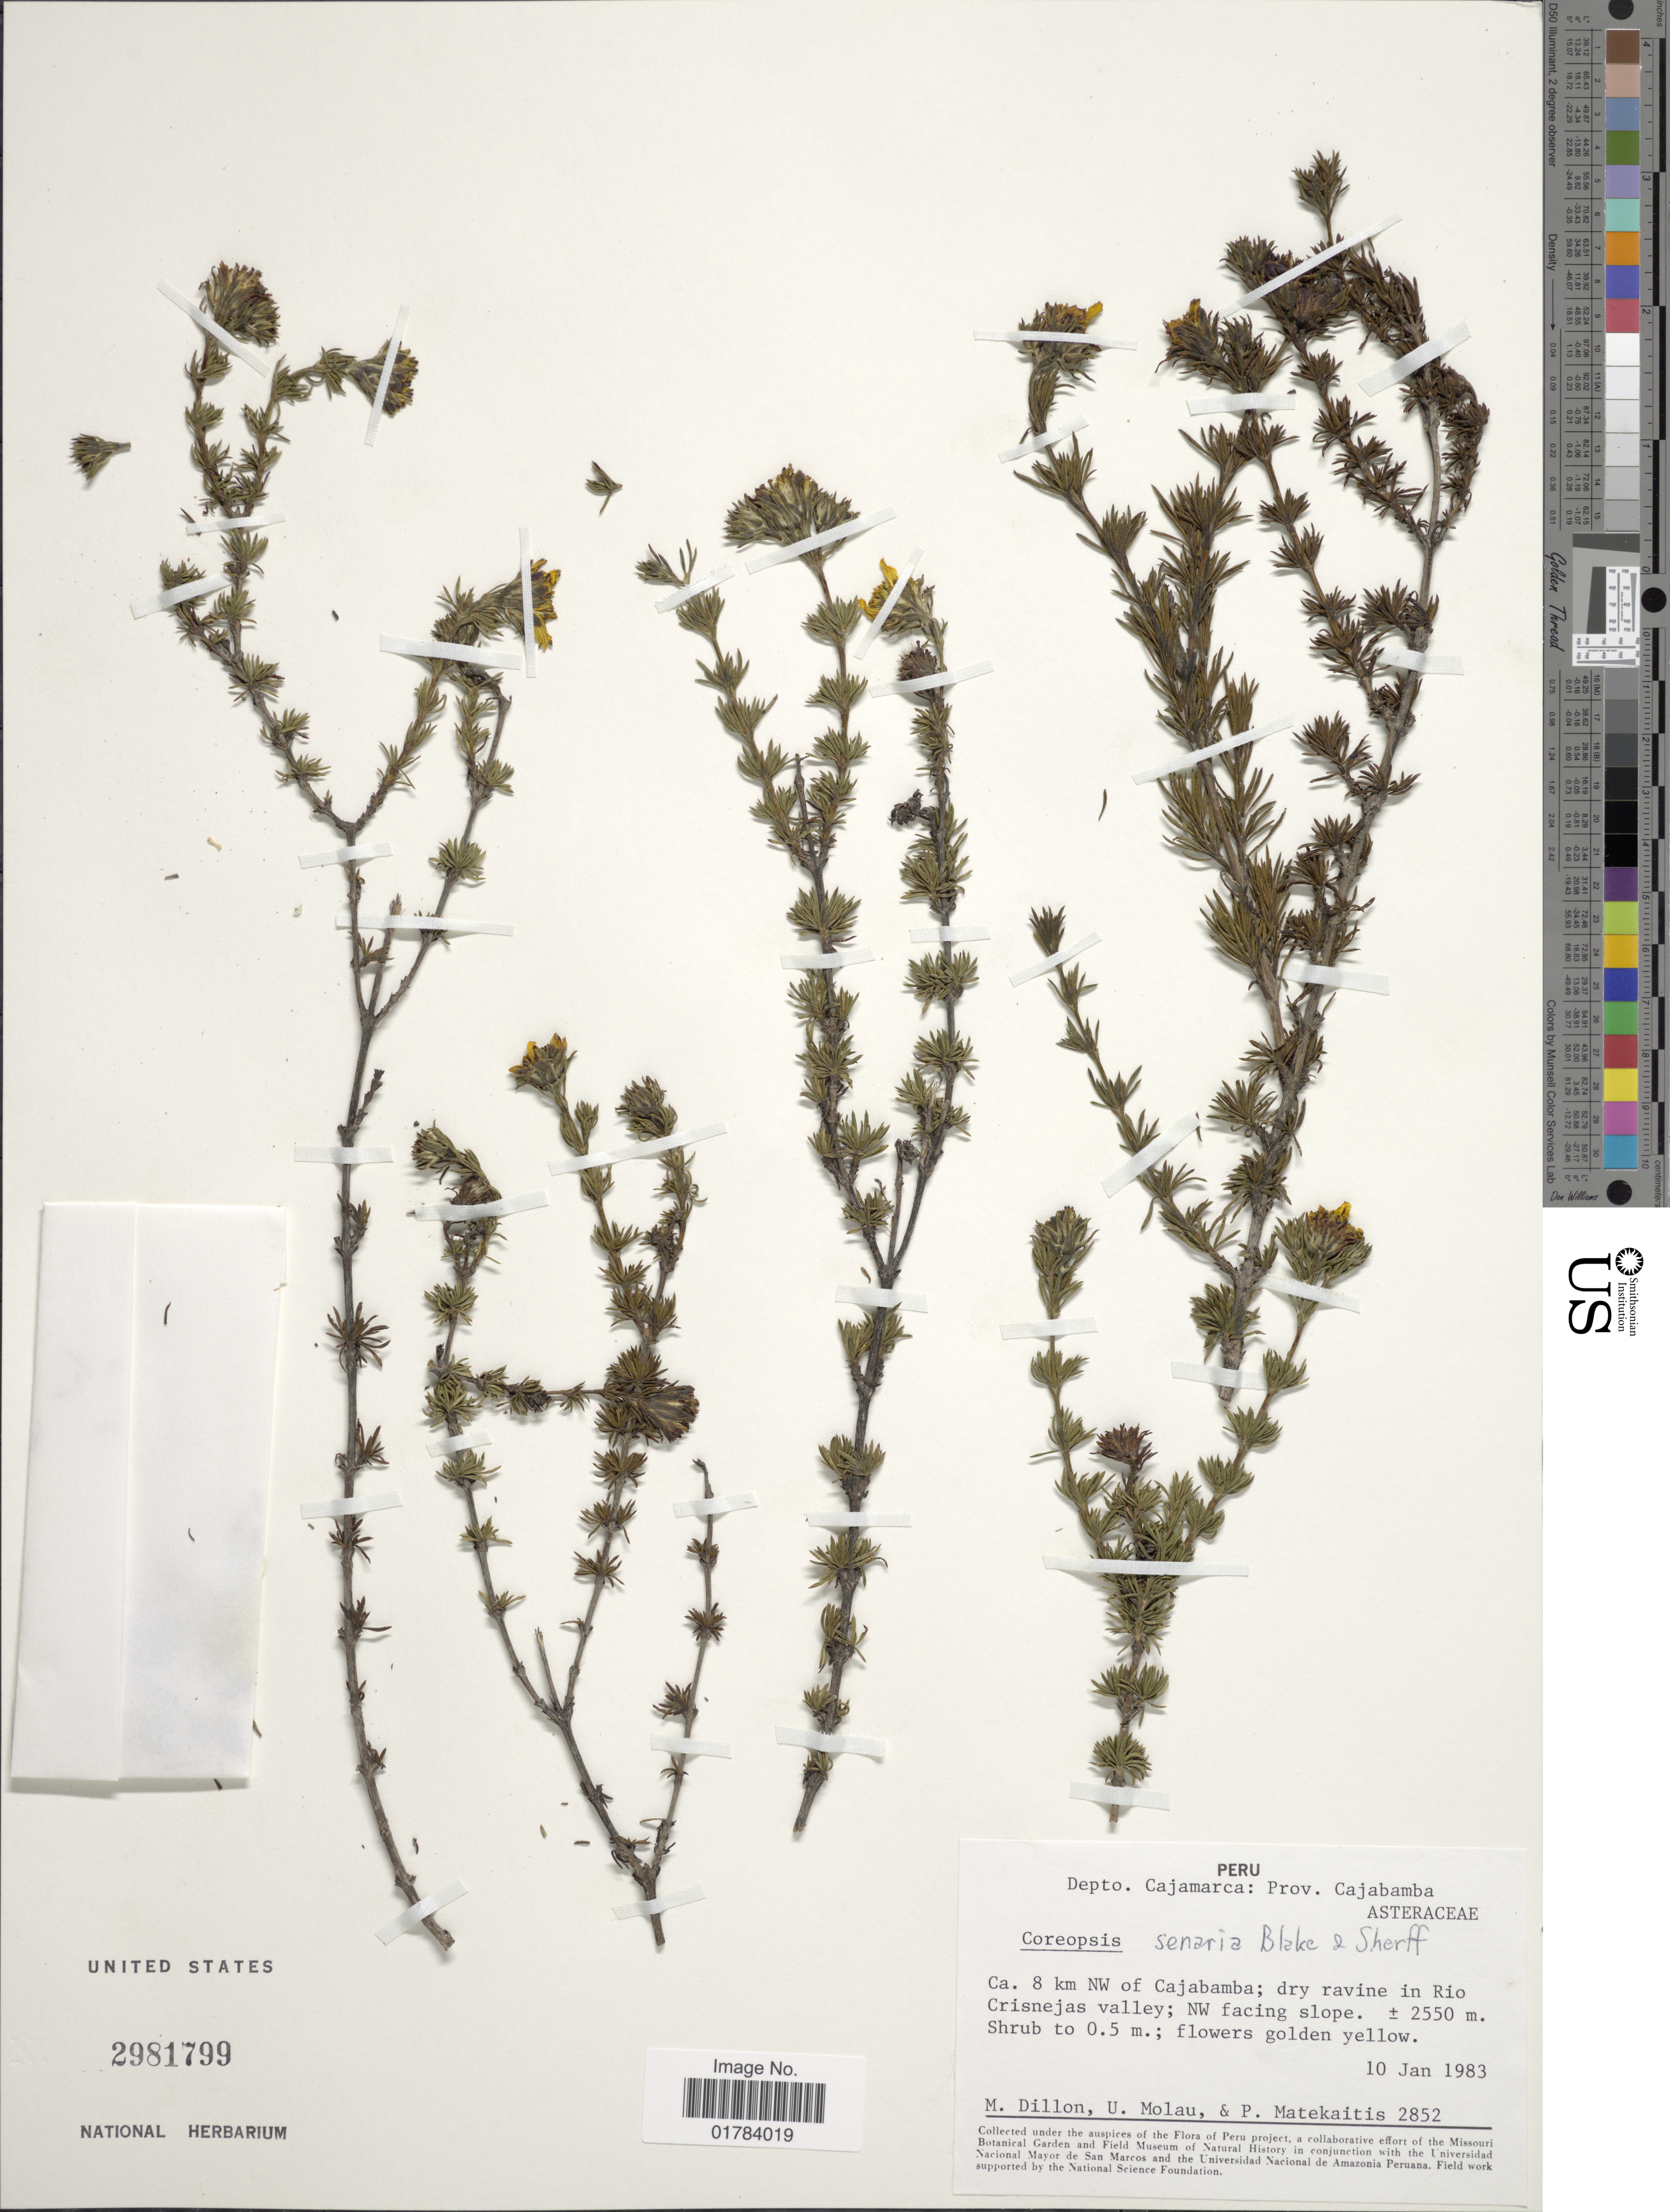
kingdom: Plantae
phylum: Tracheophyta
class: Magnoliopsida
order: Asterales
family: Asteraceae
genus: Coreopsis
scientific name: Coreopsis senaria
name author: S.F. Blake & Sherff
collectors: M. O. Dillon, U. Molau & P. Matekaitis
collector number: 2852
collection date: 1983-01-10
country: Peru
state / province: Cajamarca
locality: Prov.: Cajabamba, Ca. 8 km NW of Cajabamba; dry ravine in Rio Crisnejas Valley; NW facing slope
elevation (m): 2550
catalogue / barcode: US 2981799